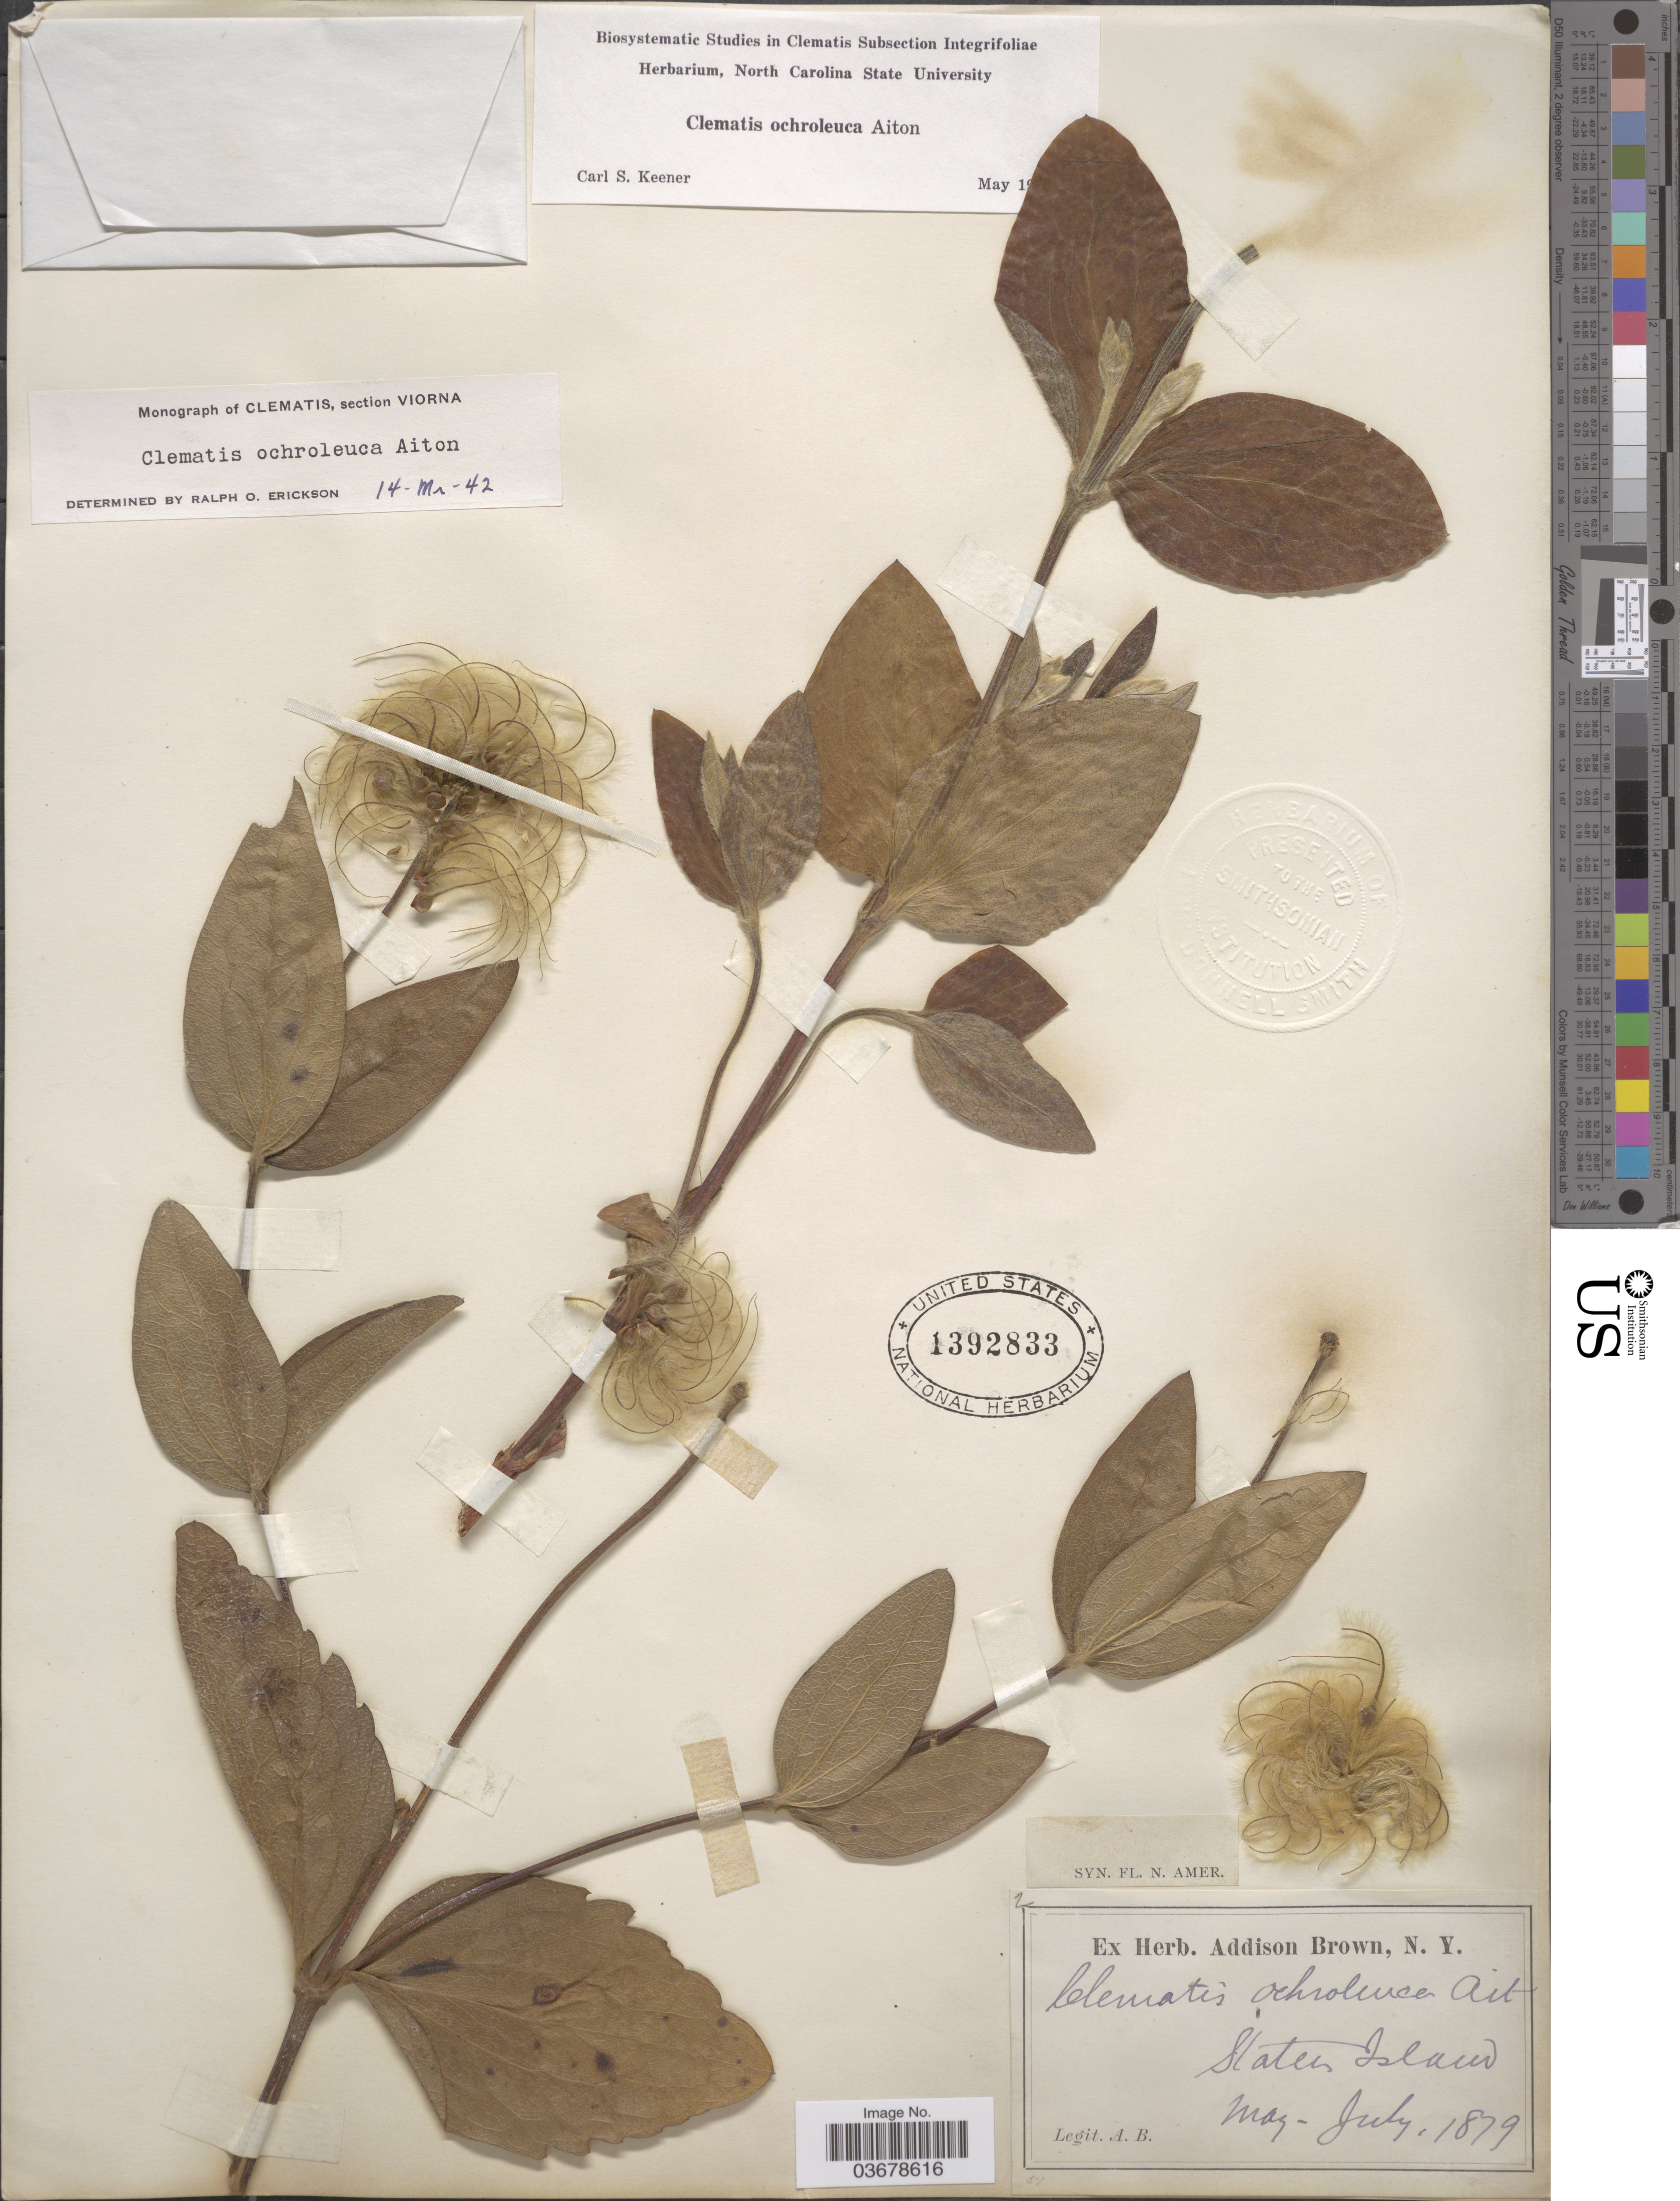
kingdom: Plantae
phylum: Tracheophyta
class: Magnoliopsida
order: Ranunculales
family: Ranunculaceae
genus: Clematis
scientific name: Clematis viorna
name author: L.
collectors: A. Brown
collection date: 1879-05/1879-07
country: United States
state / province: New York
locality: Staten Island.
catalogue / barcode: US 1392833